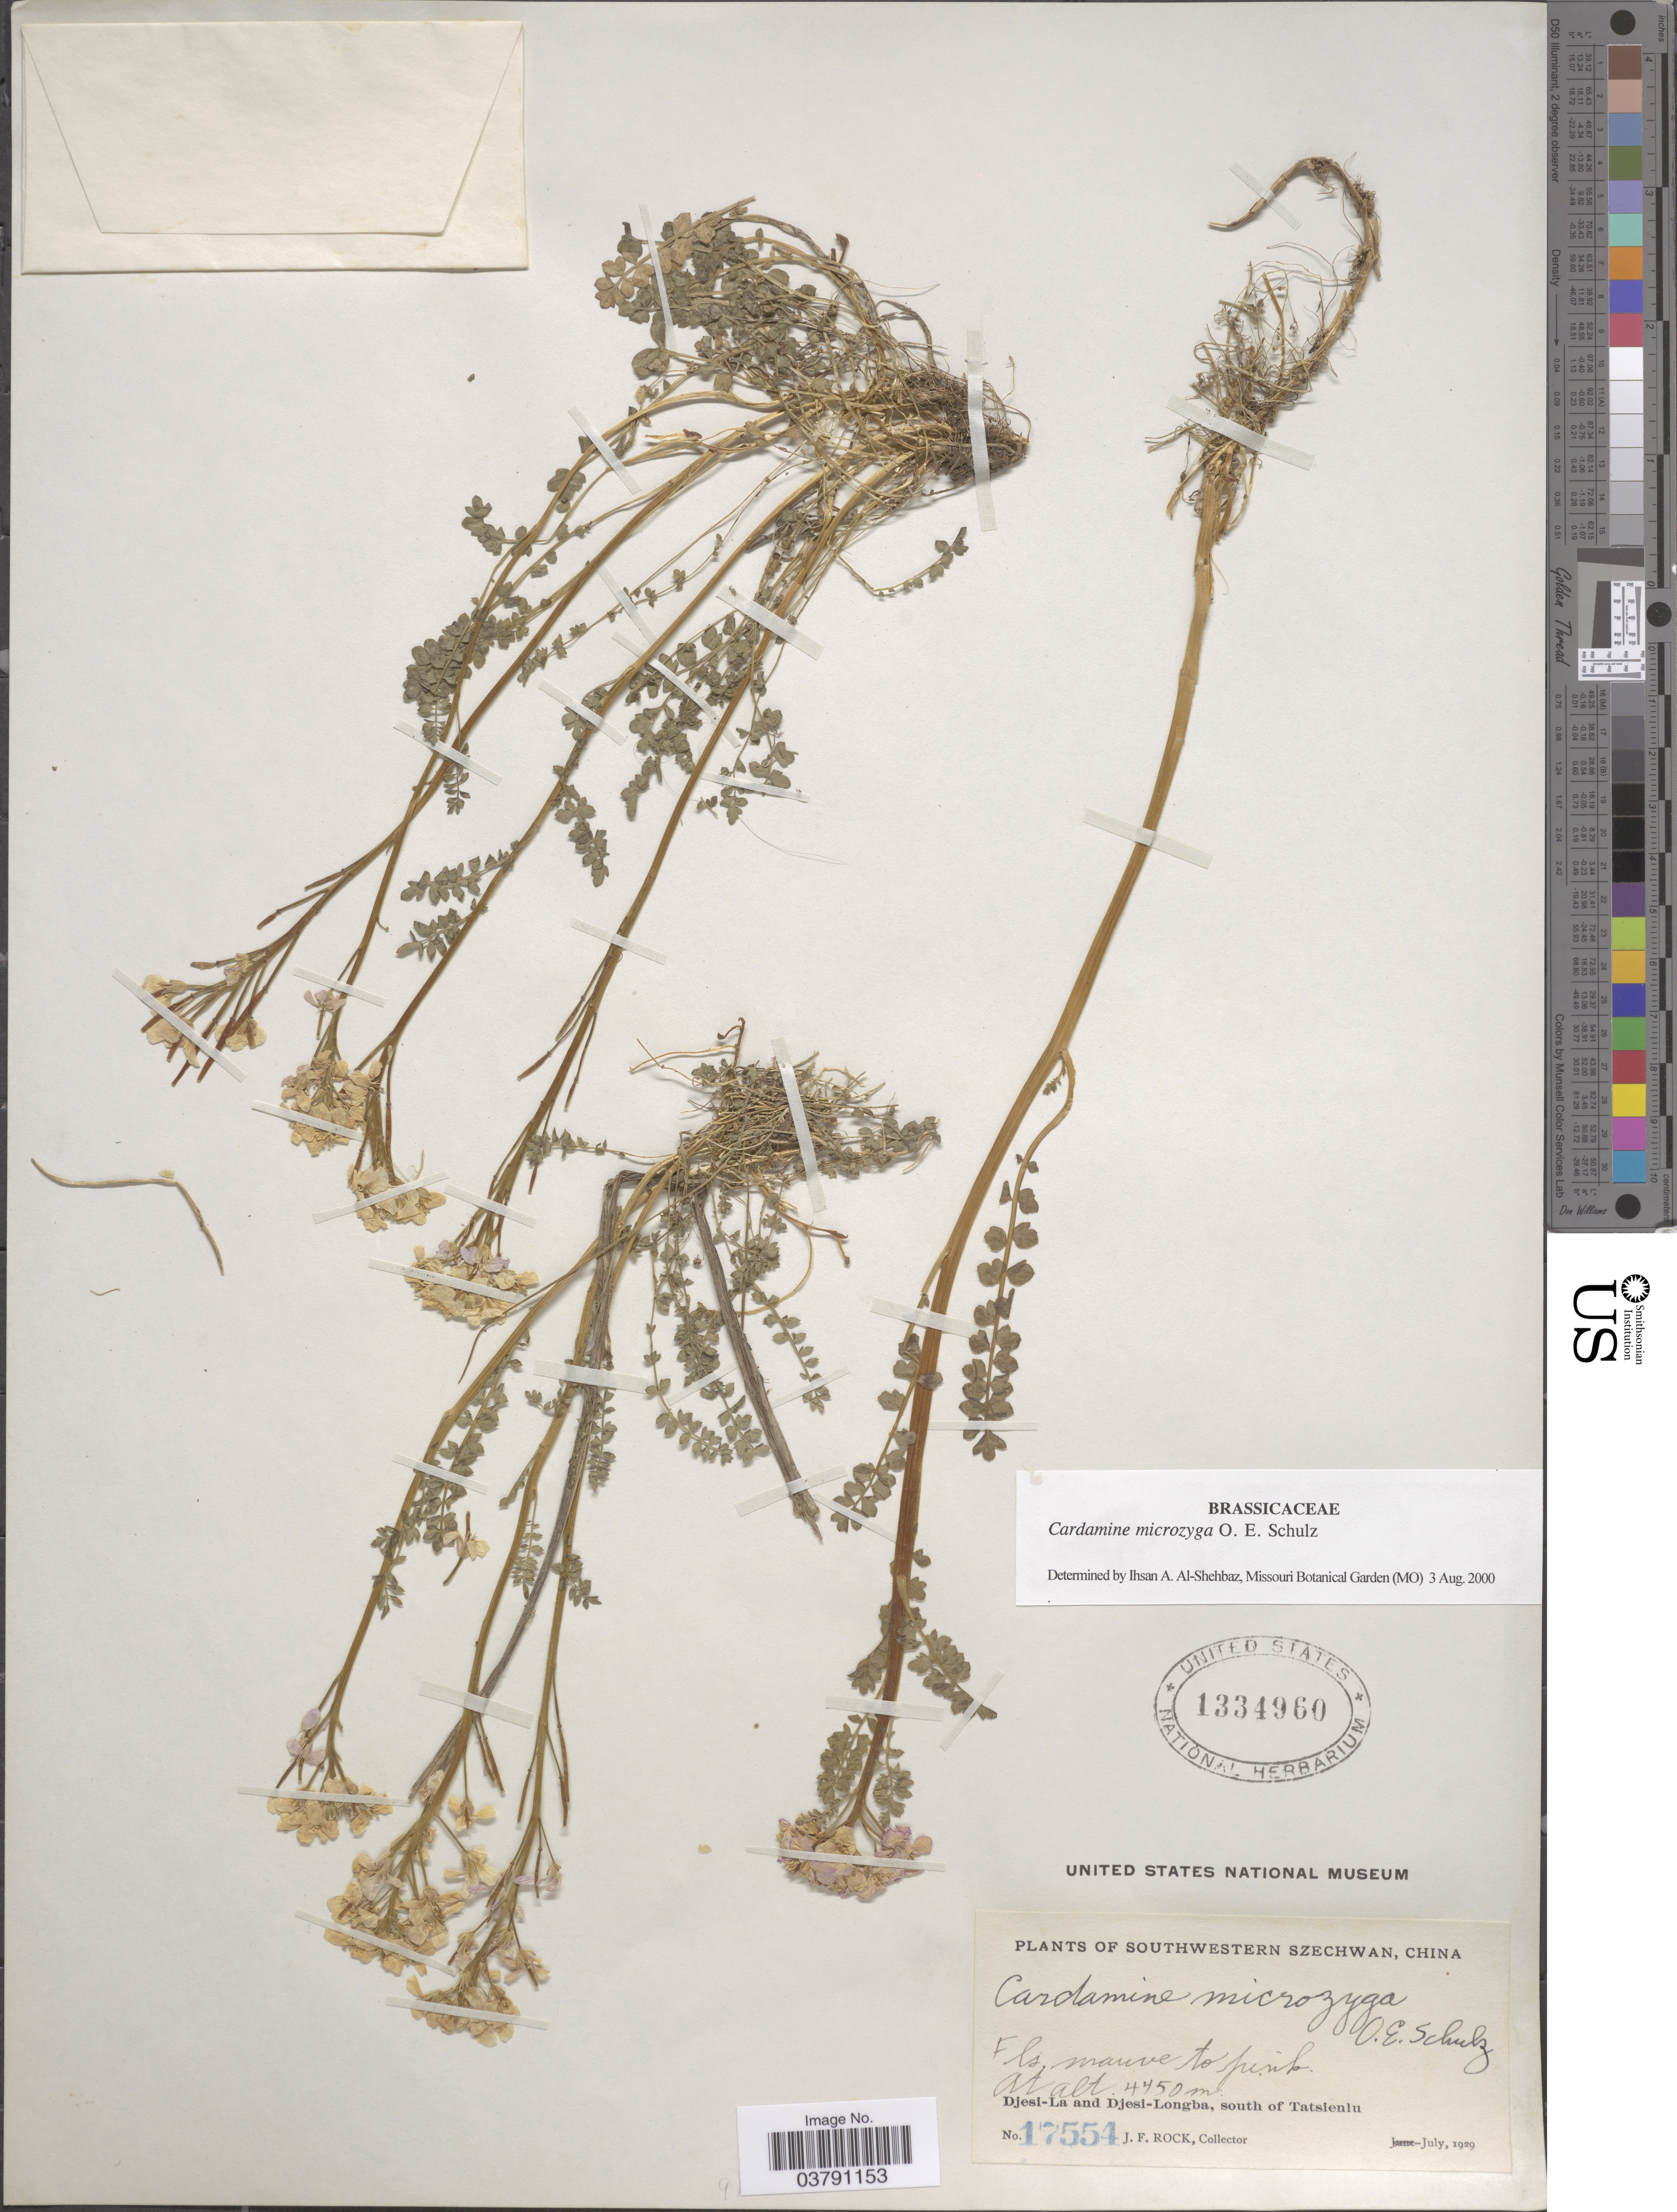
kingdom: Plantae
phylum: Tracheophyta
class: Magnoliopsida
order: Brassicales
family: Brassicaceae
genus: Cardamine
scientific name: Cardamine microzyga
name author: O.E. Schulz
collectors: J. Rock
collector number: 17554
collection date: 1929-07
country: China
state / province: Sichuan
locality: Southwestern Szechwan. Djesi-La and Djesi-Longba, south of Tatsienlu.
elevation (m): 4450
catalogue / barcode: US 1334960